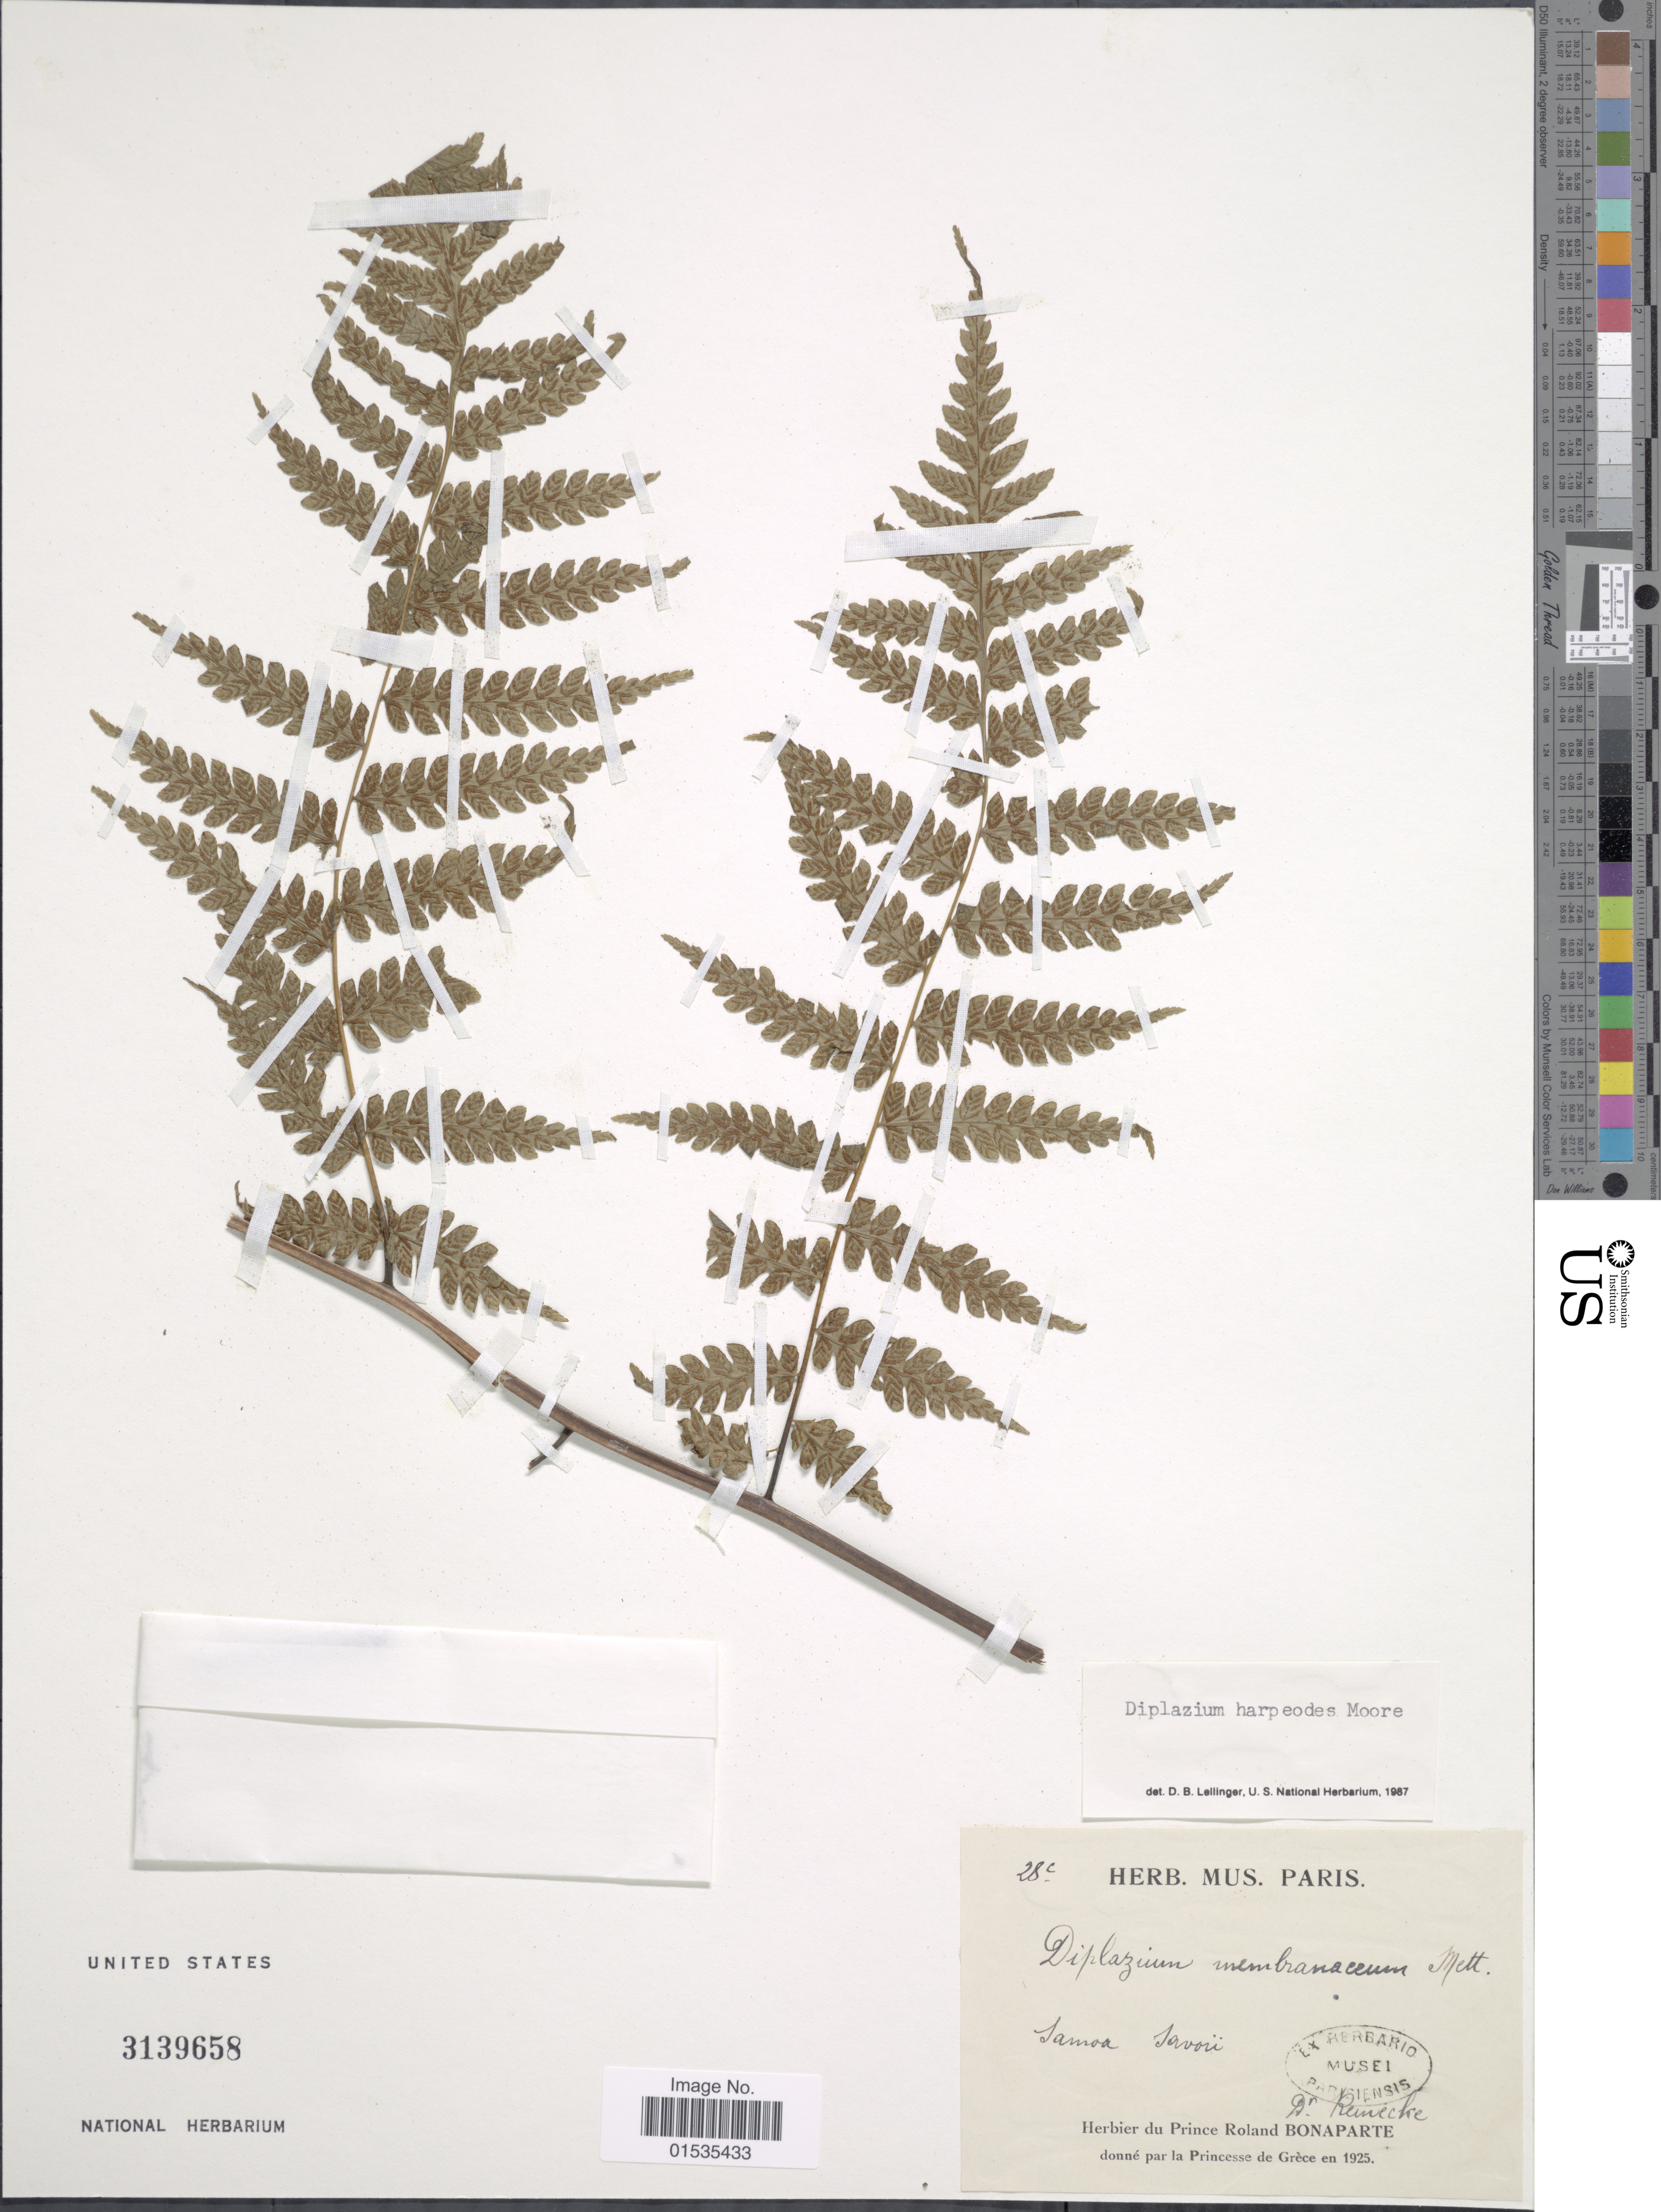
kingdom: Plantae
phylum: Tracheophyta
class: Polypodiopsida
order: Polypodiales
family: Athyriaceae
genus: Diplazium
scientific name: Diplazium harpeodes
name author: T. Moore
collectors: ex herb. Mus. Paris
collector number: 28*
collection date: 1925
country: Samoa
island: Savai'i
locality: Savaii [interpreted]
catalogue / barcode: US 3139658